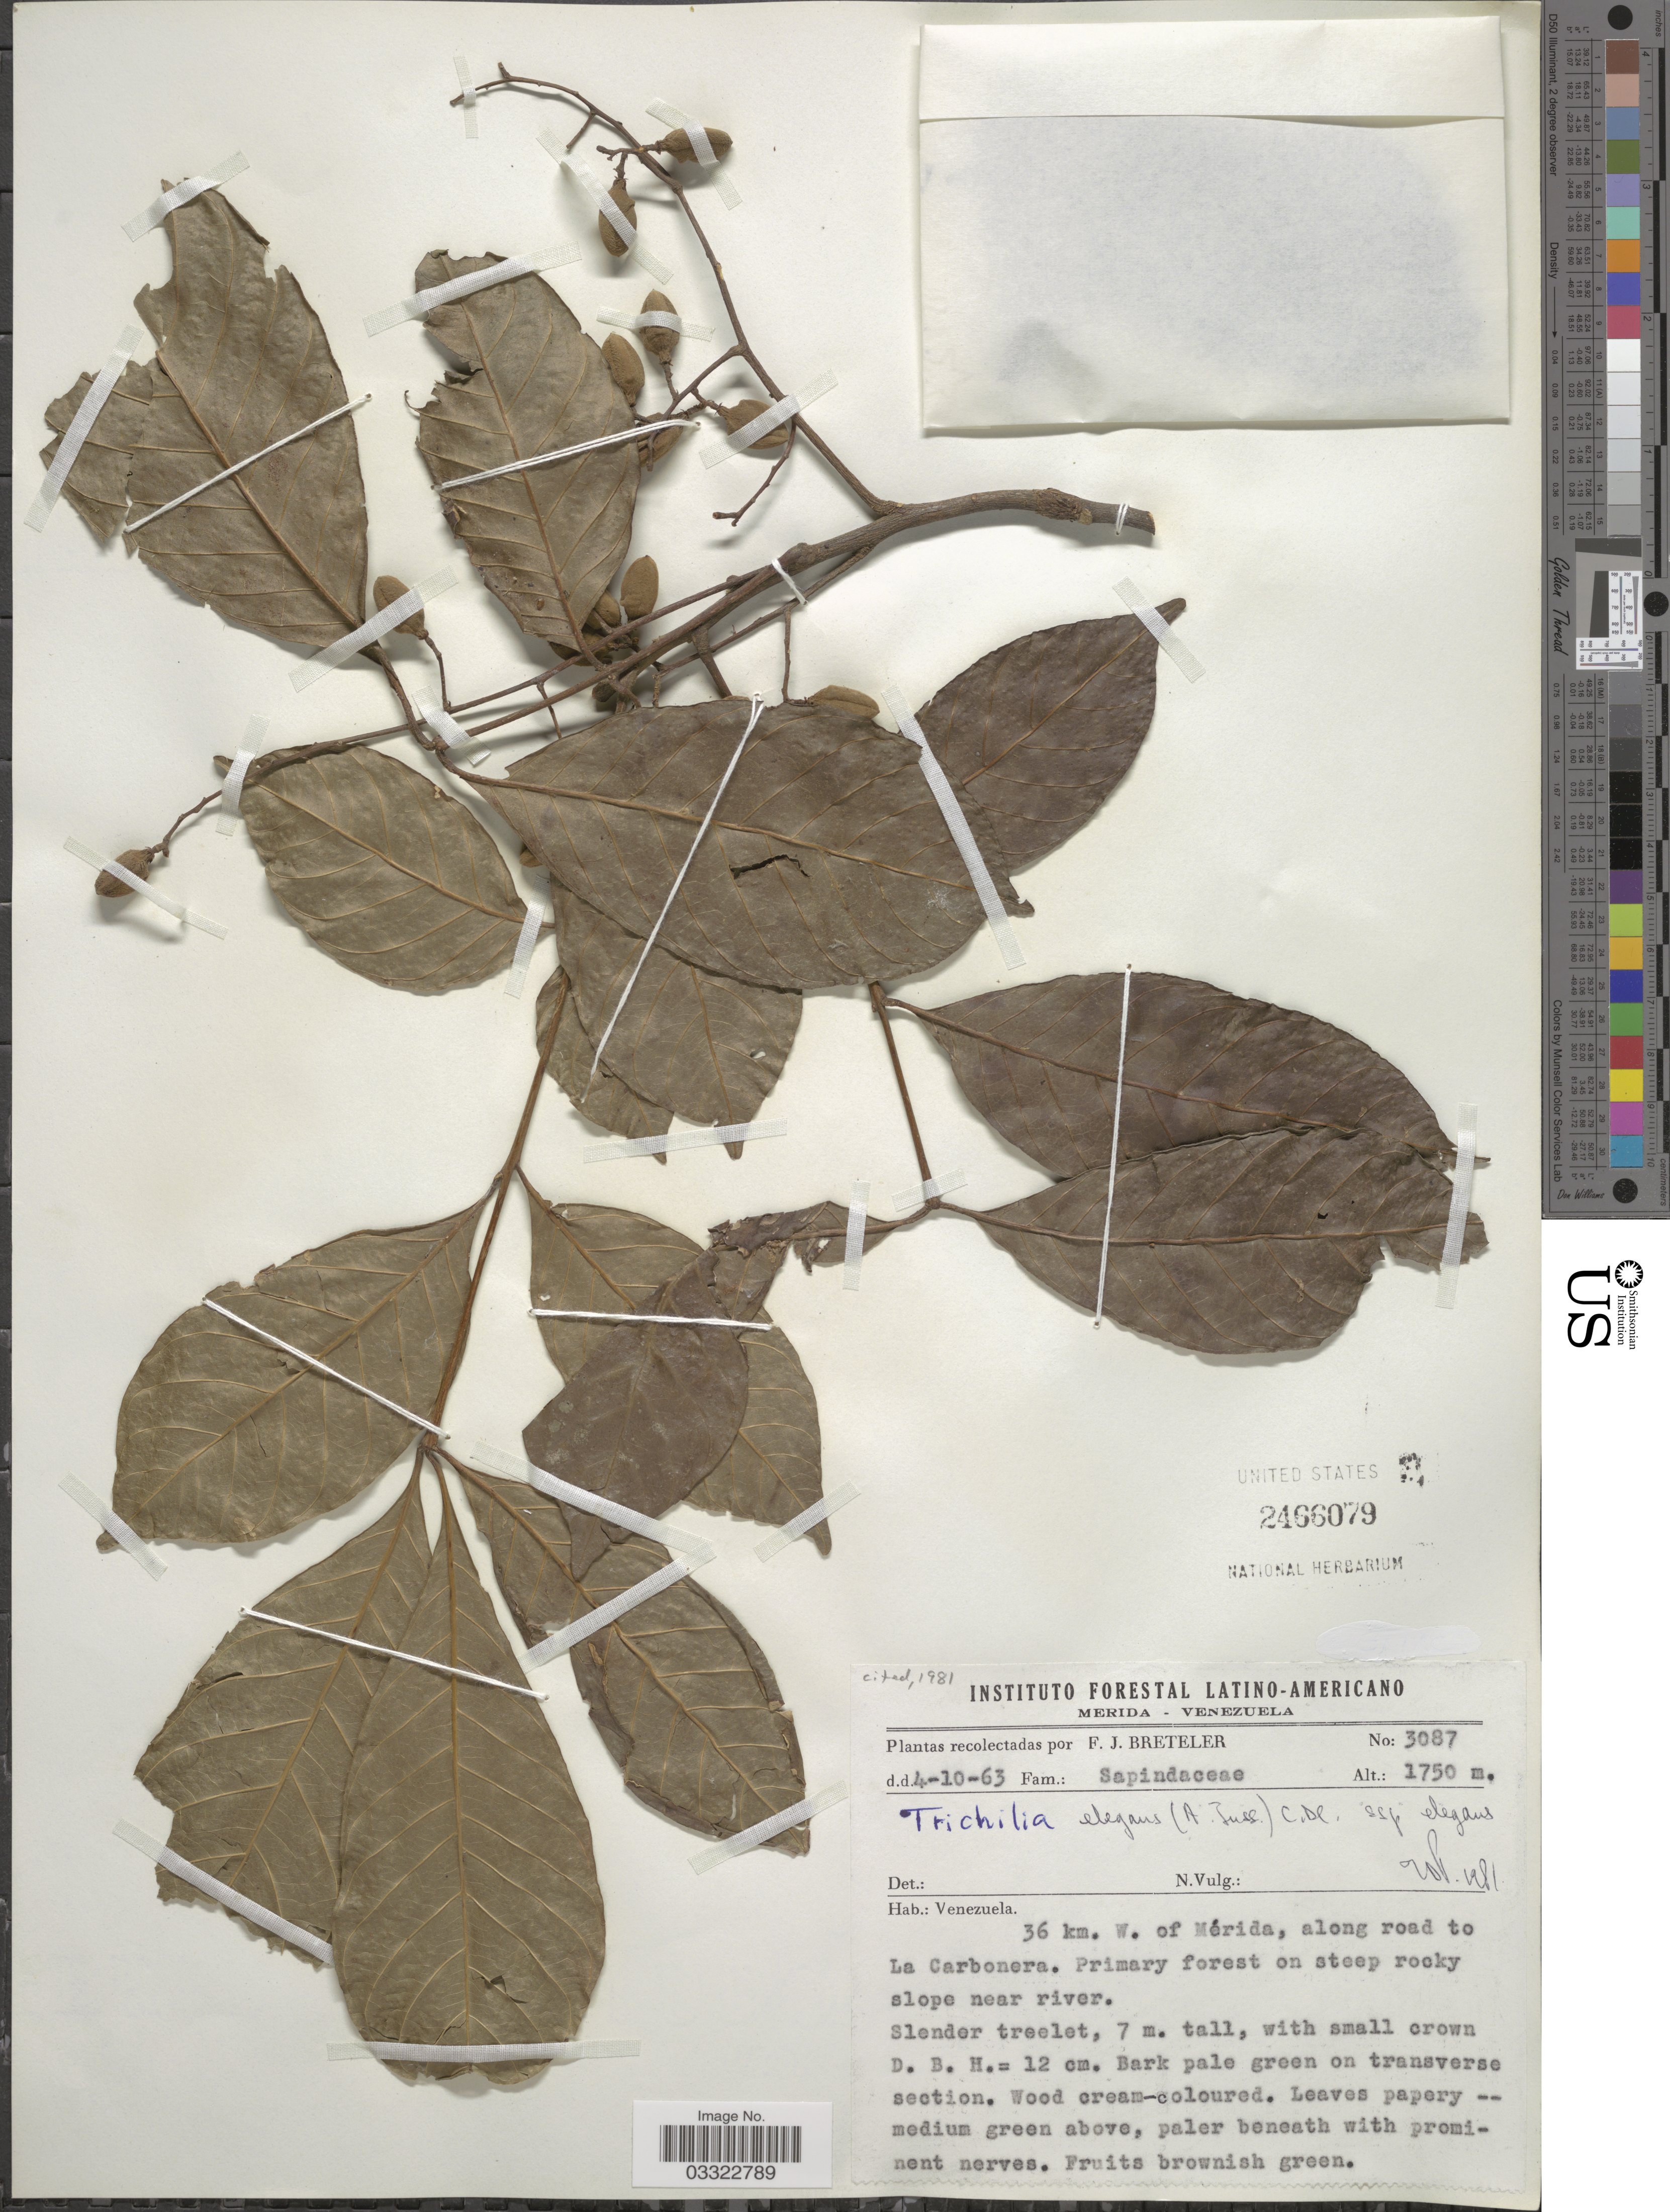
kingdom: Plantae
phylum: Tracheophyta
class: Magnoliopsida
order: Sapindales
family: Meliaceae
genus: Trichilia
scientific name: Trichilia elegans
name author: A. Juss.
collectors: F. J. Breteler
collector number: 3087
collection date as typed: Transcribed d/m/y: 4/10/63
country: Venezuela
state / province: Mérida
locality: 36 km. W. of Mérida, along road to La Carbonera. Primary forest on steep rocky slope near river.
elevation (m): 1750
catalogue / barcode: US 2466079